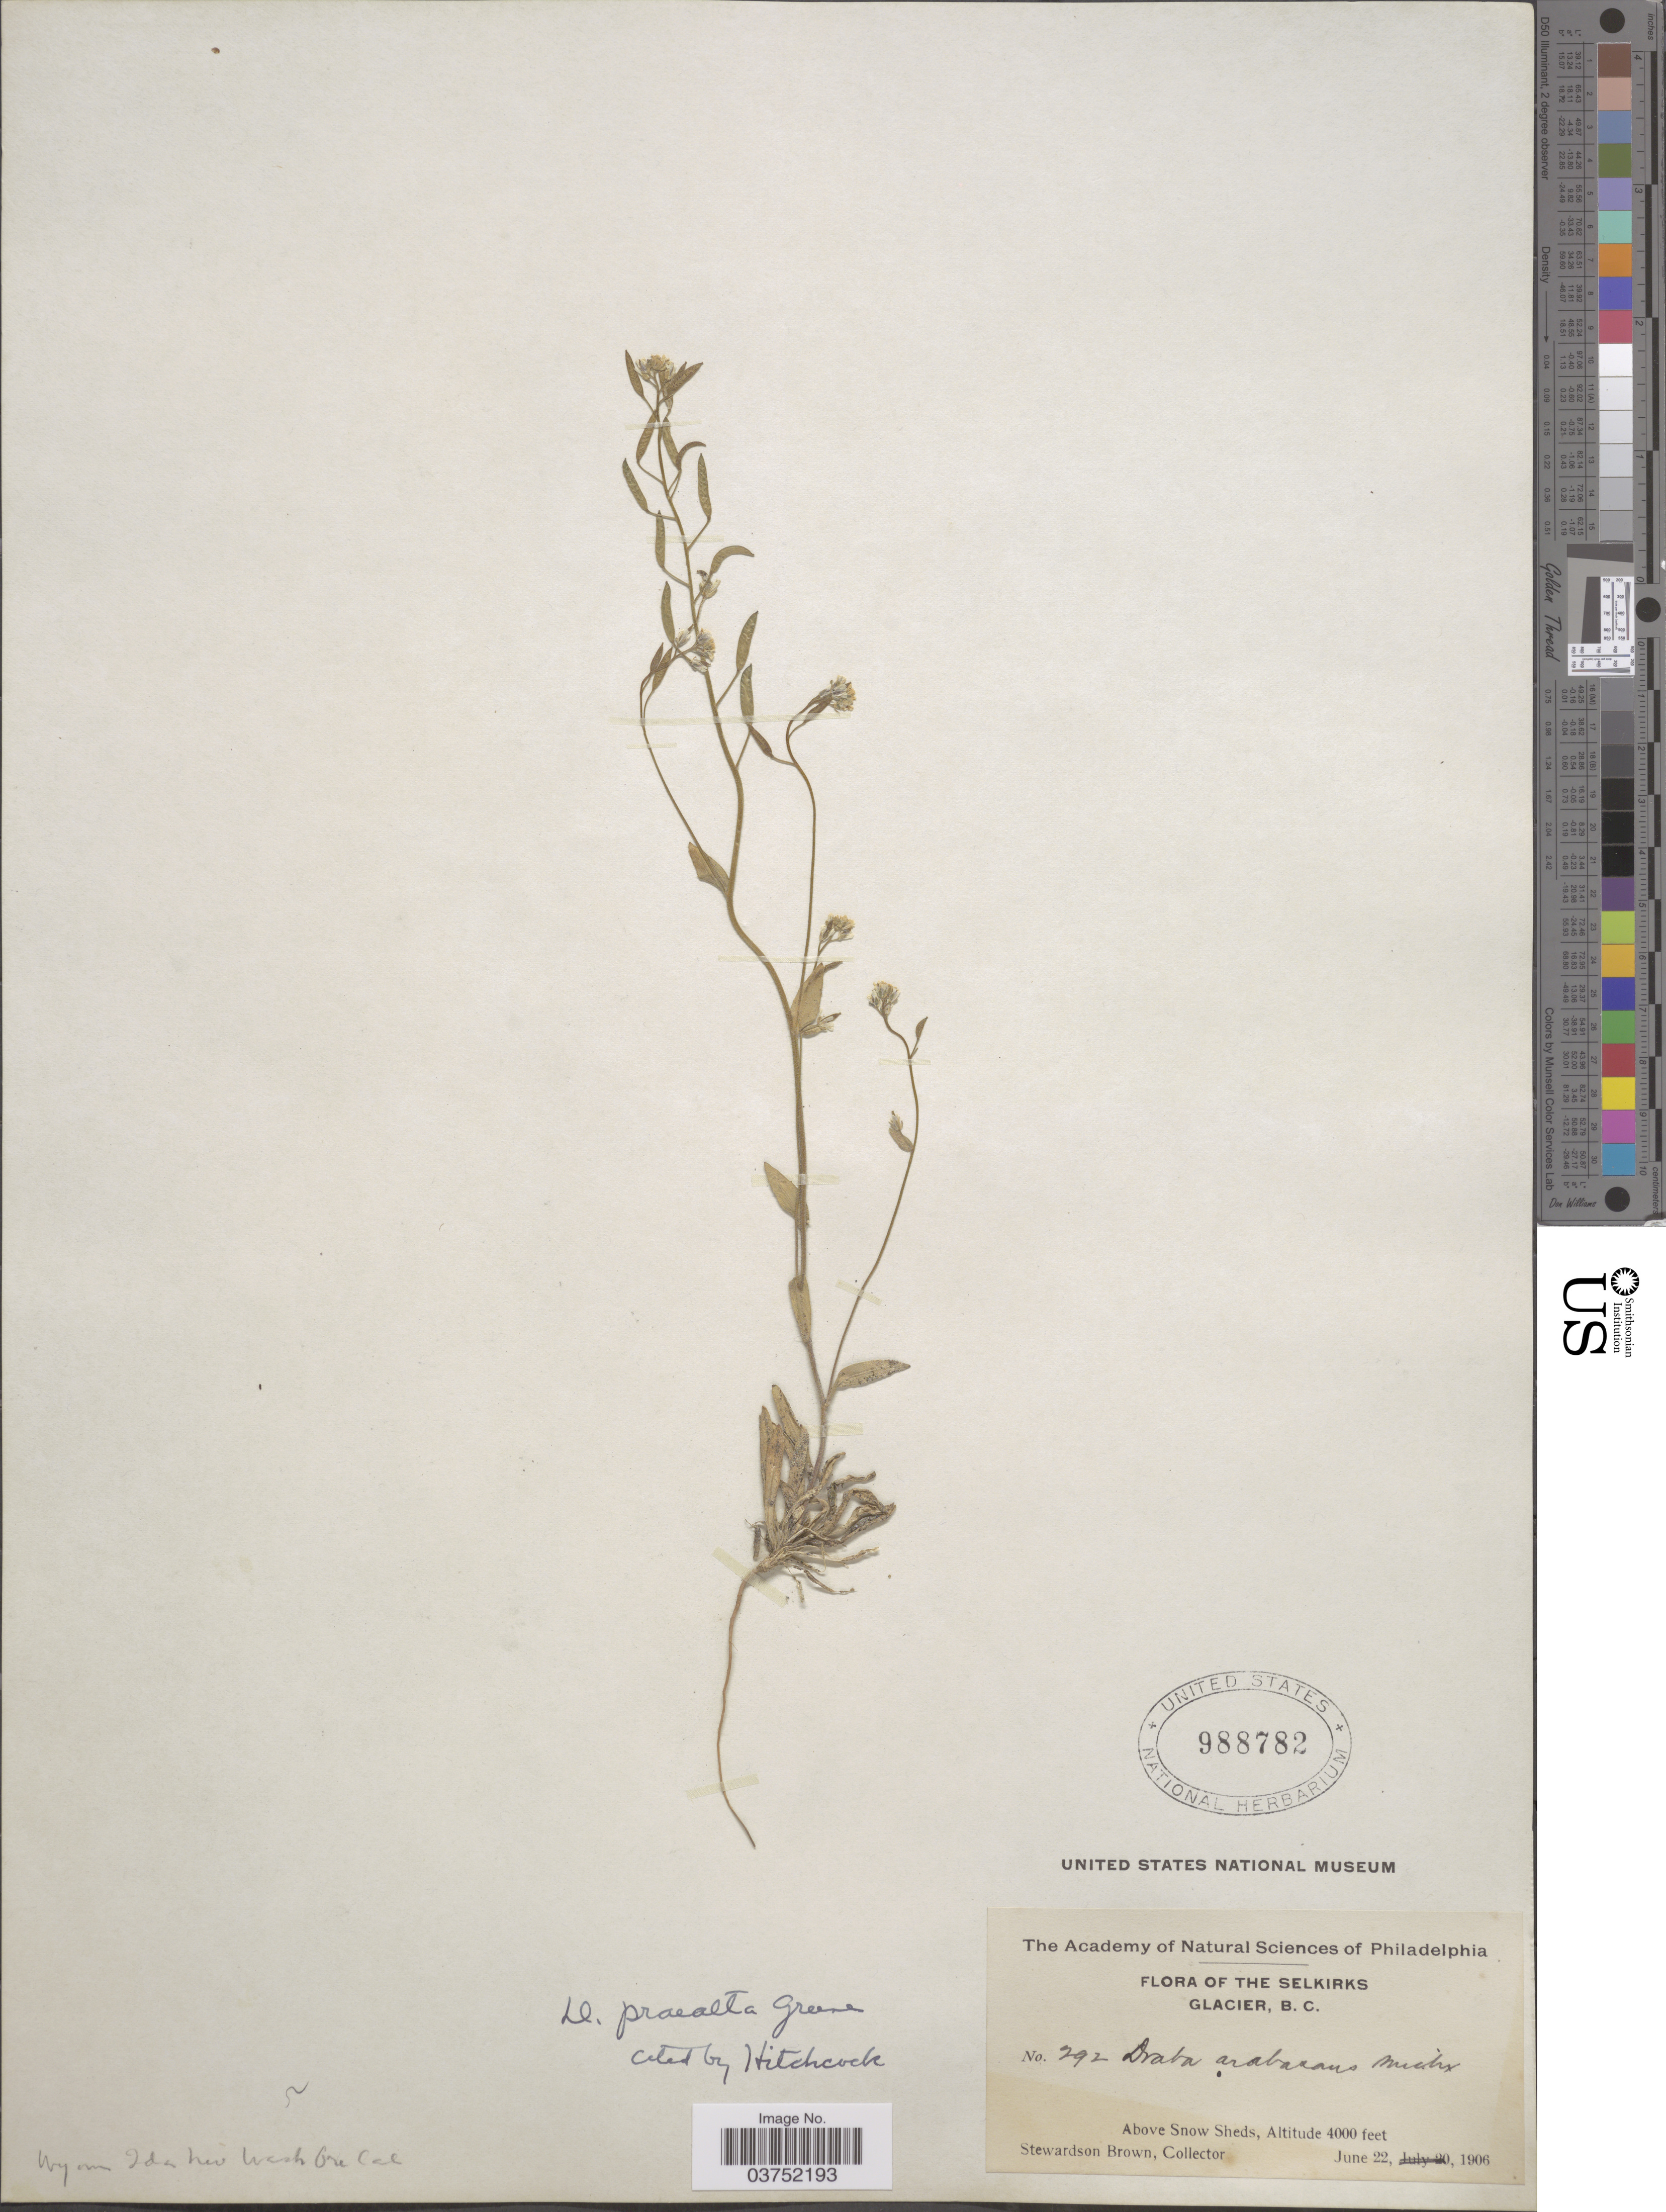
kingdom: Plantae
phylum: Tracheophyta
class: Magnoliopsida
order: Brassicales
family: Brassicaceae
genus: Draba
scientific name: Draba praealta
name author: Greene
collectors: S. Brown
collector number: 292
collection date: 1906-06-22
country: Canada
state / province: British Columbia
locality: Selkirks Glacier. Above Snow Sheds.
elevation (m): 1219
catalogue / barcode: US 988782